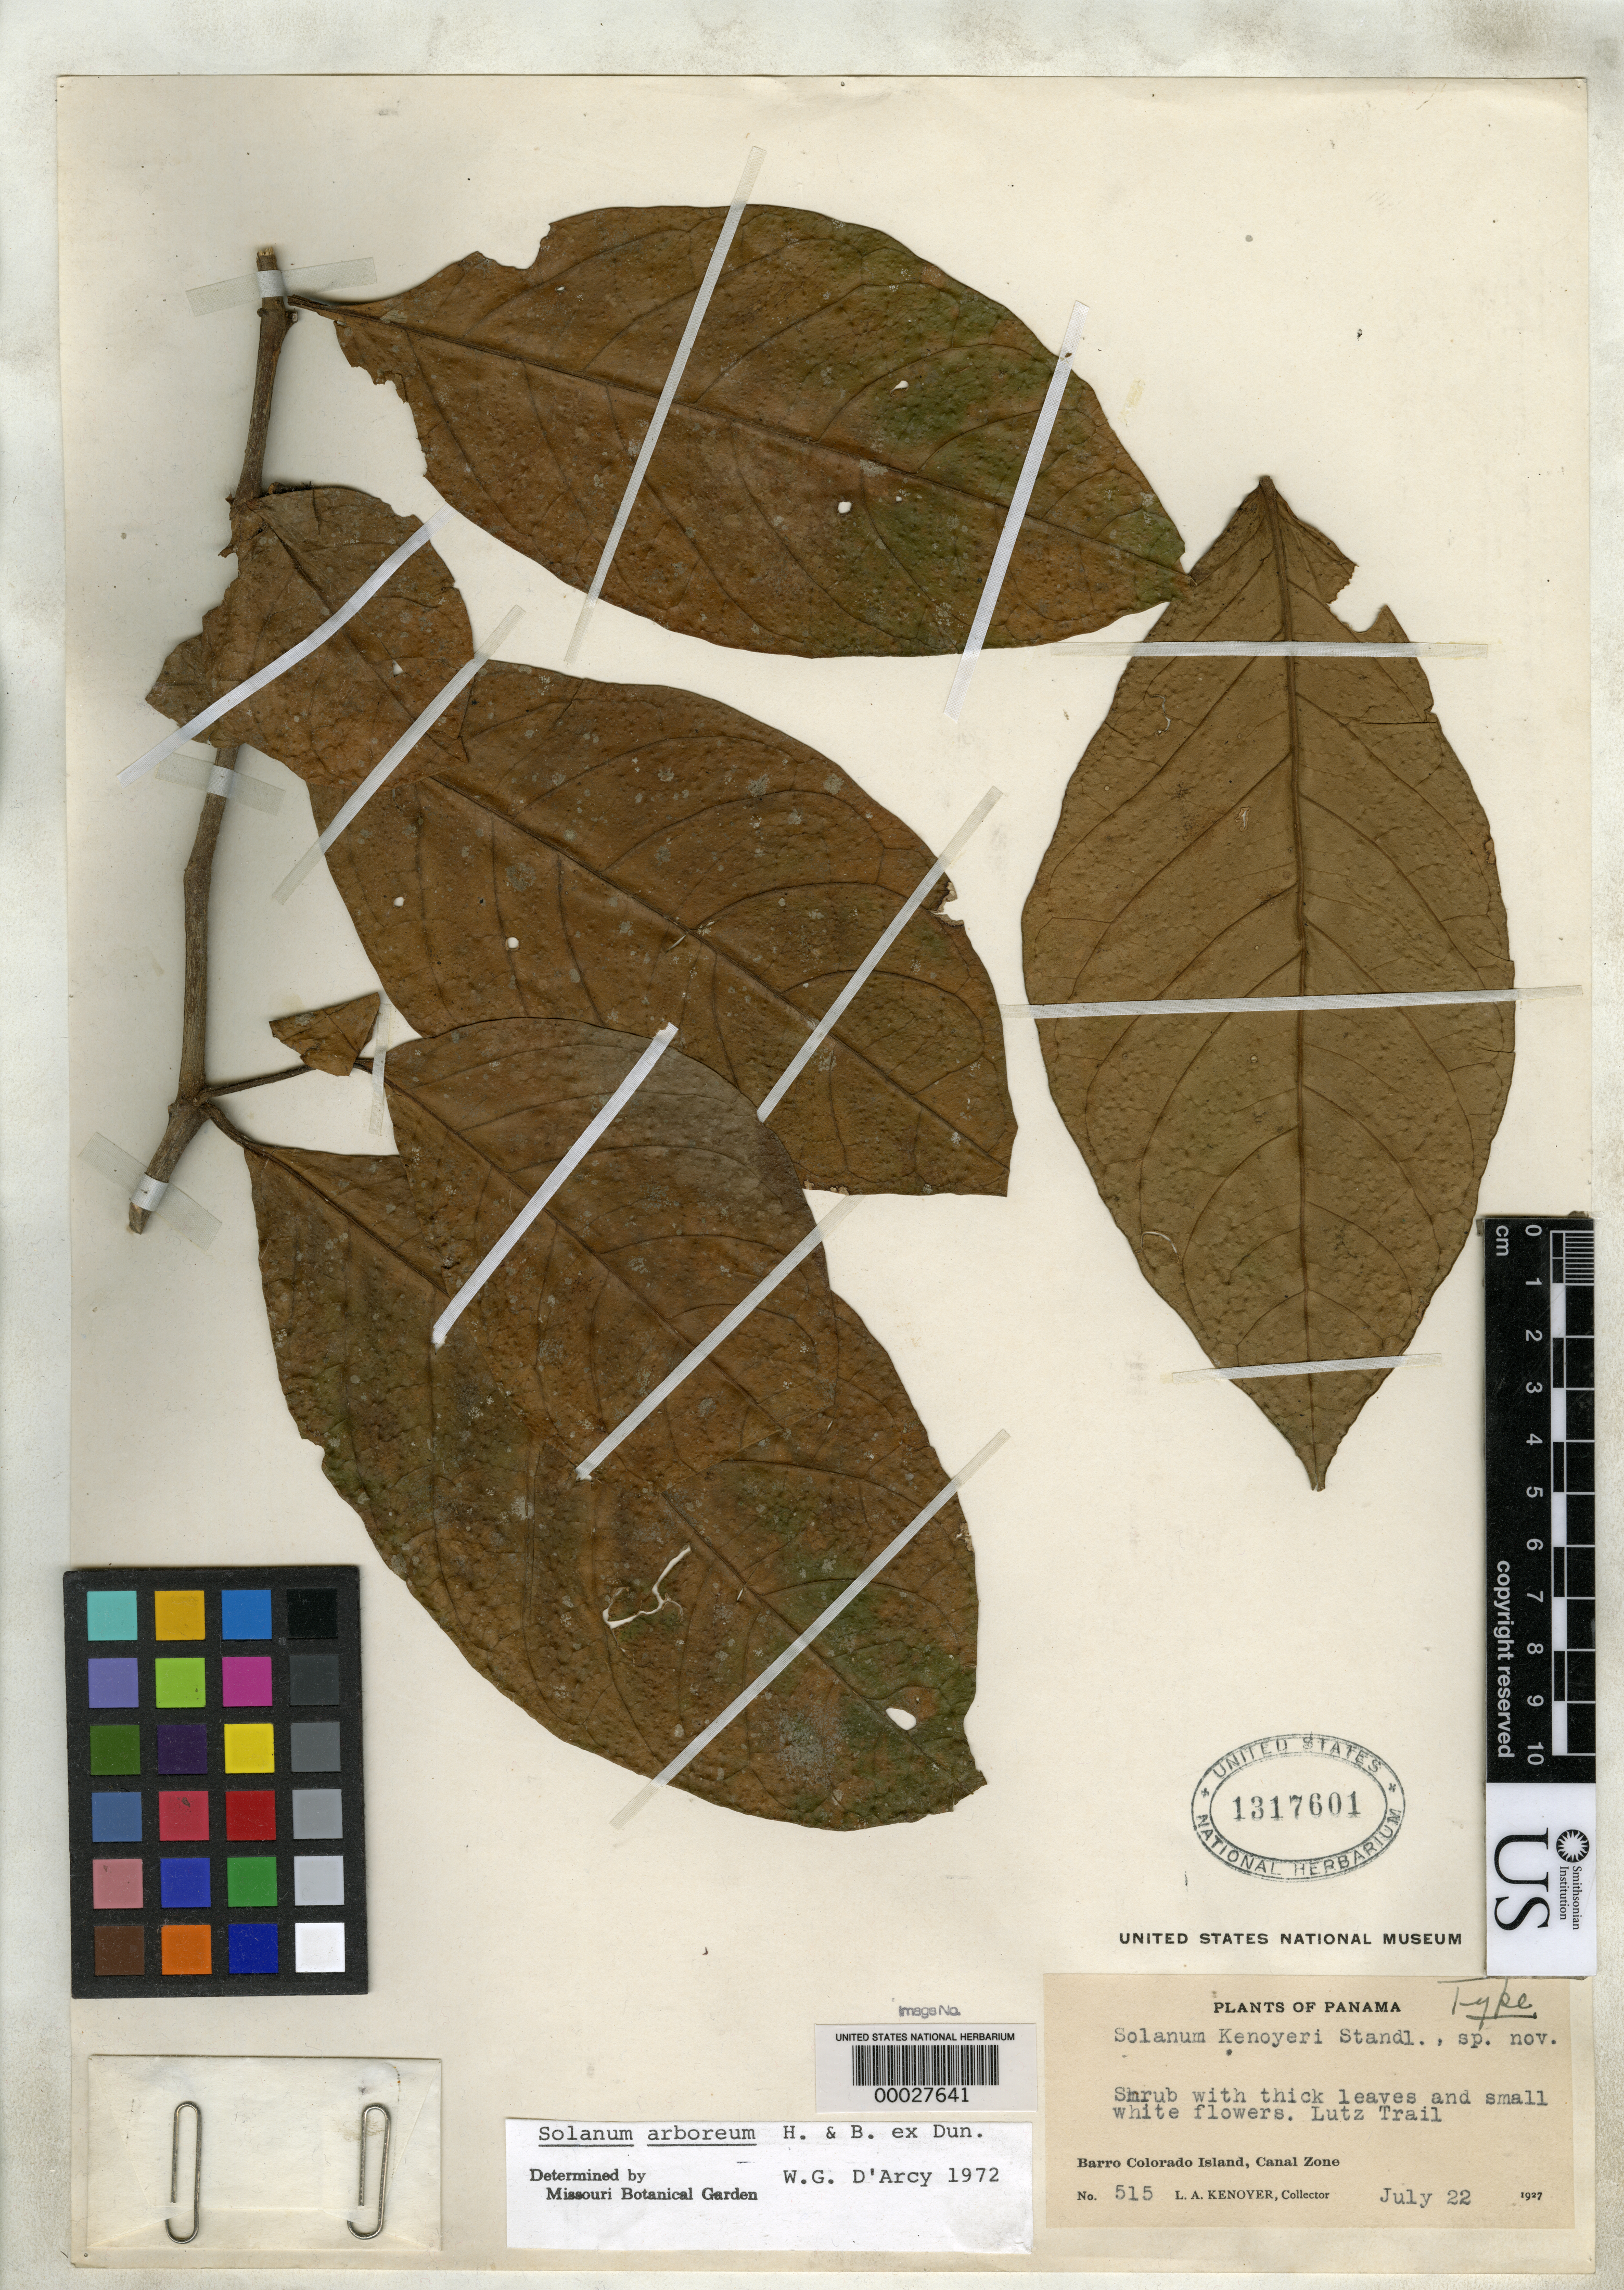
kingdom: Plantae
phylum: Tracheophyta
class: Magnoliopsida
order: Solanales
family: Solanaceae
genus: Solanum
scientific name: Solanum kenoyeri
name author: Standl.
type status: Type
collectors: L. A. Kenoyer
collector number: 515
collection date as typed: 22 Jul 1927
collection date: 1927-07-22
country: Panama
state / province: Panamá Oeste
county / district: Canal Zone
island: Barro Colorado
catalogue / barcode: US 1317601